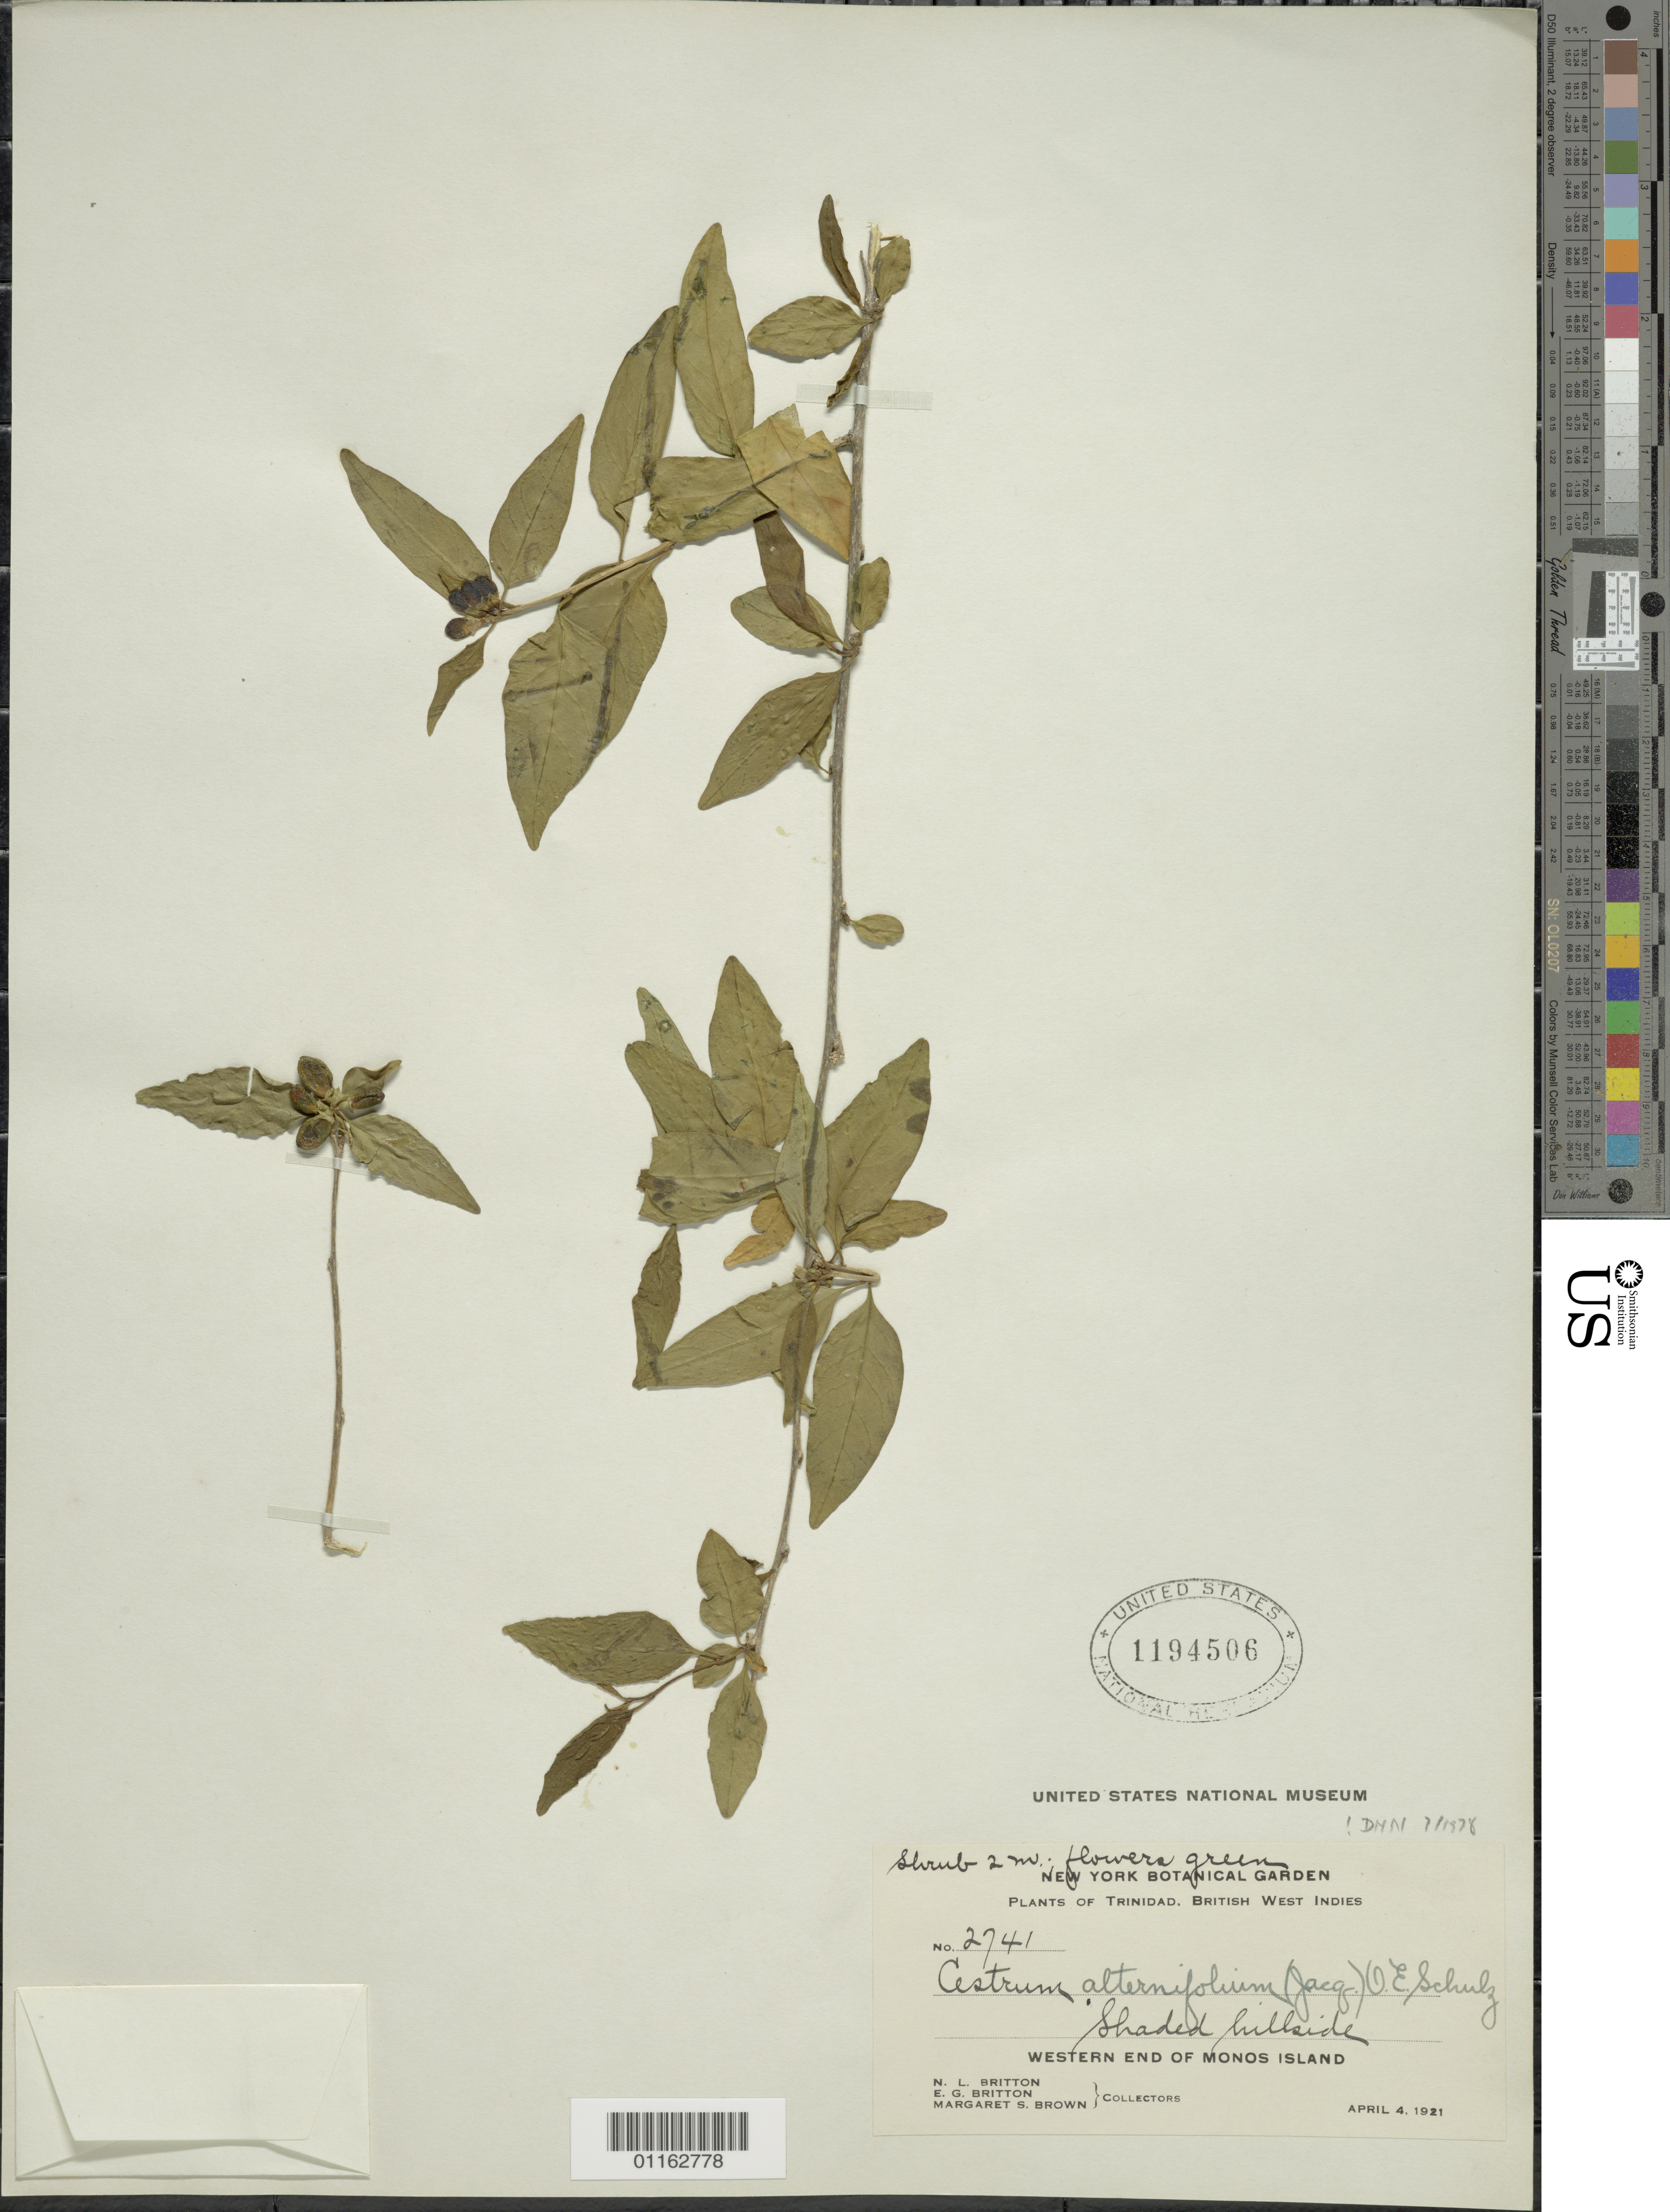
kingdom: Plantae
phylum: Tracheophyta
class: Magnoliopsida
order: Solanales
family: Solanaceae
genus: Cestrum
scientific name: Cestrum alternifolium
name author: (Jacq.) O.E. Schulz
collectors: N. Britton, E. G. Britton & M. S. Brown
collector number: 2741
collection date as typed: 04 Apr 1921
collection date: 1921-04-04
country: Trinidad and Tobago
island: Monos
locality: Shaded hillside; W end of Monos Island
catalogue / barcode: US 1194506